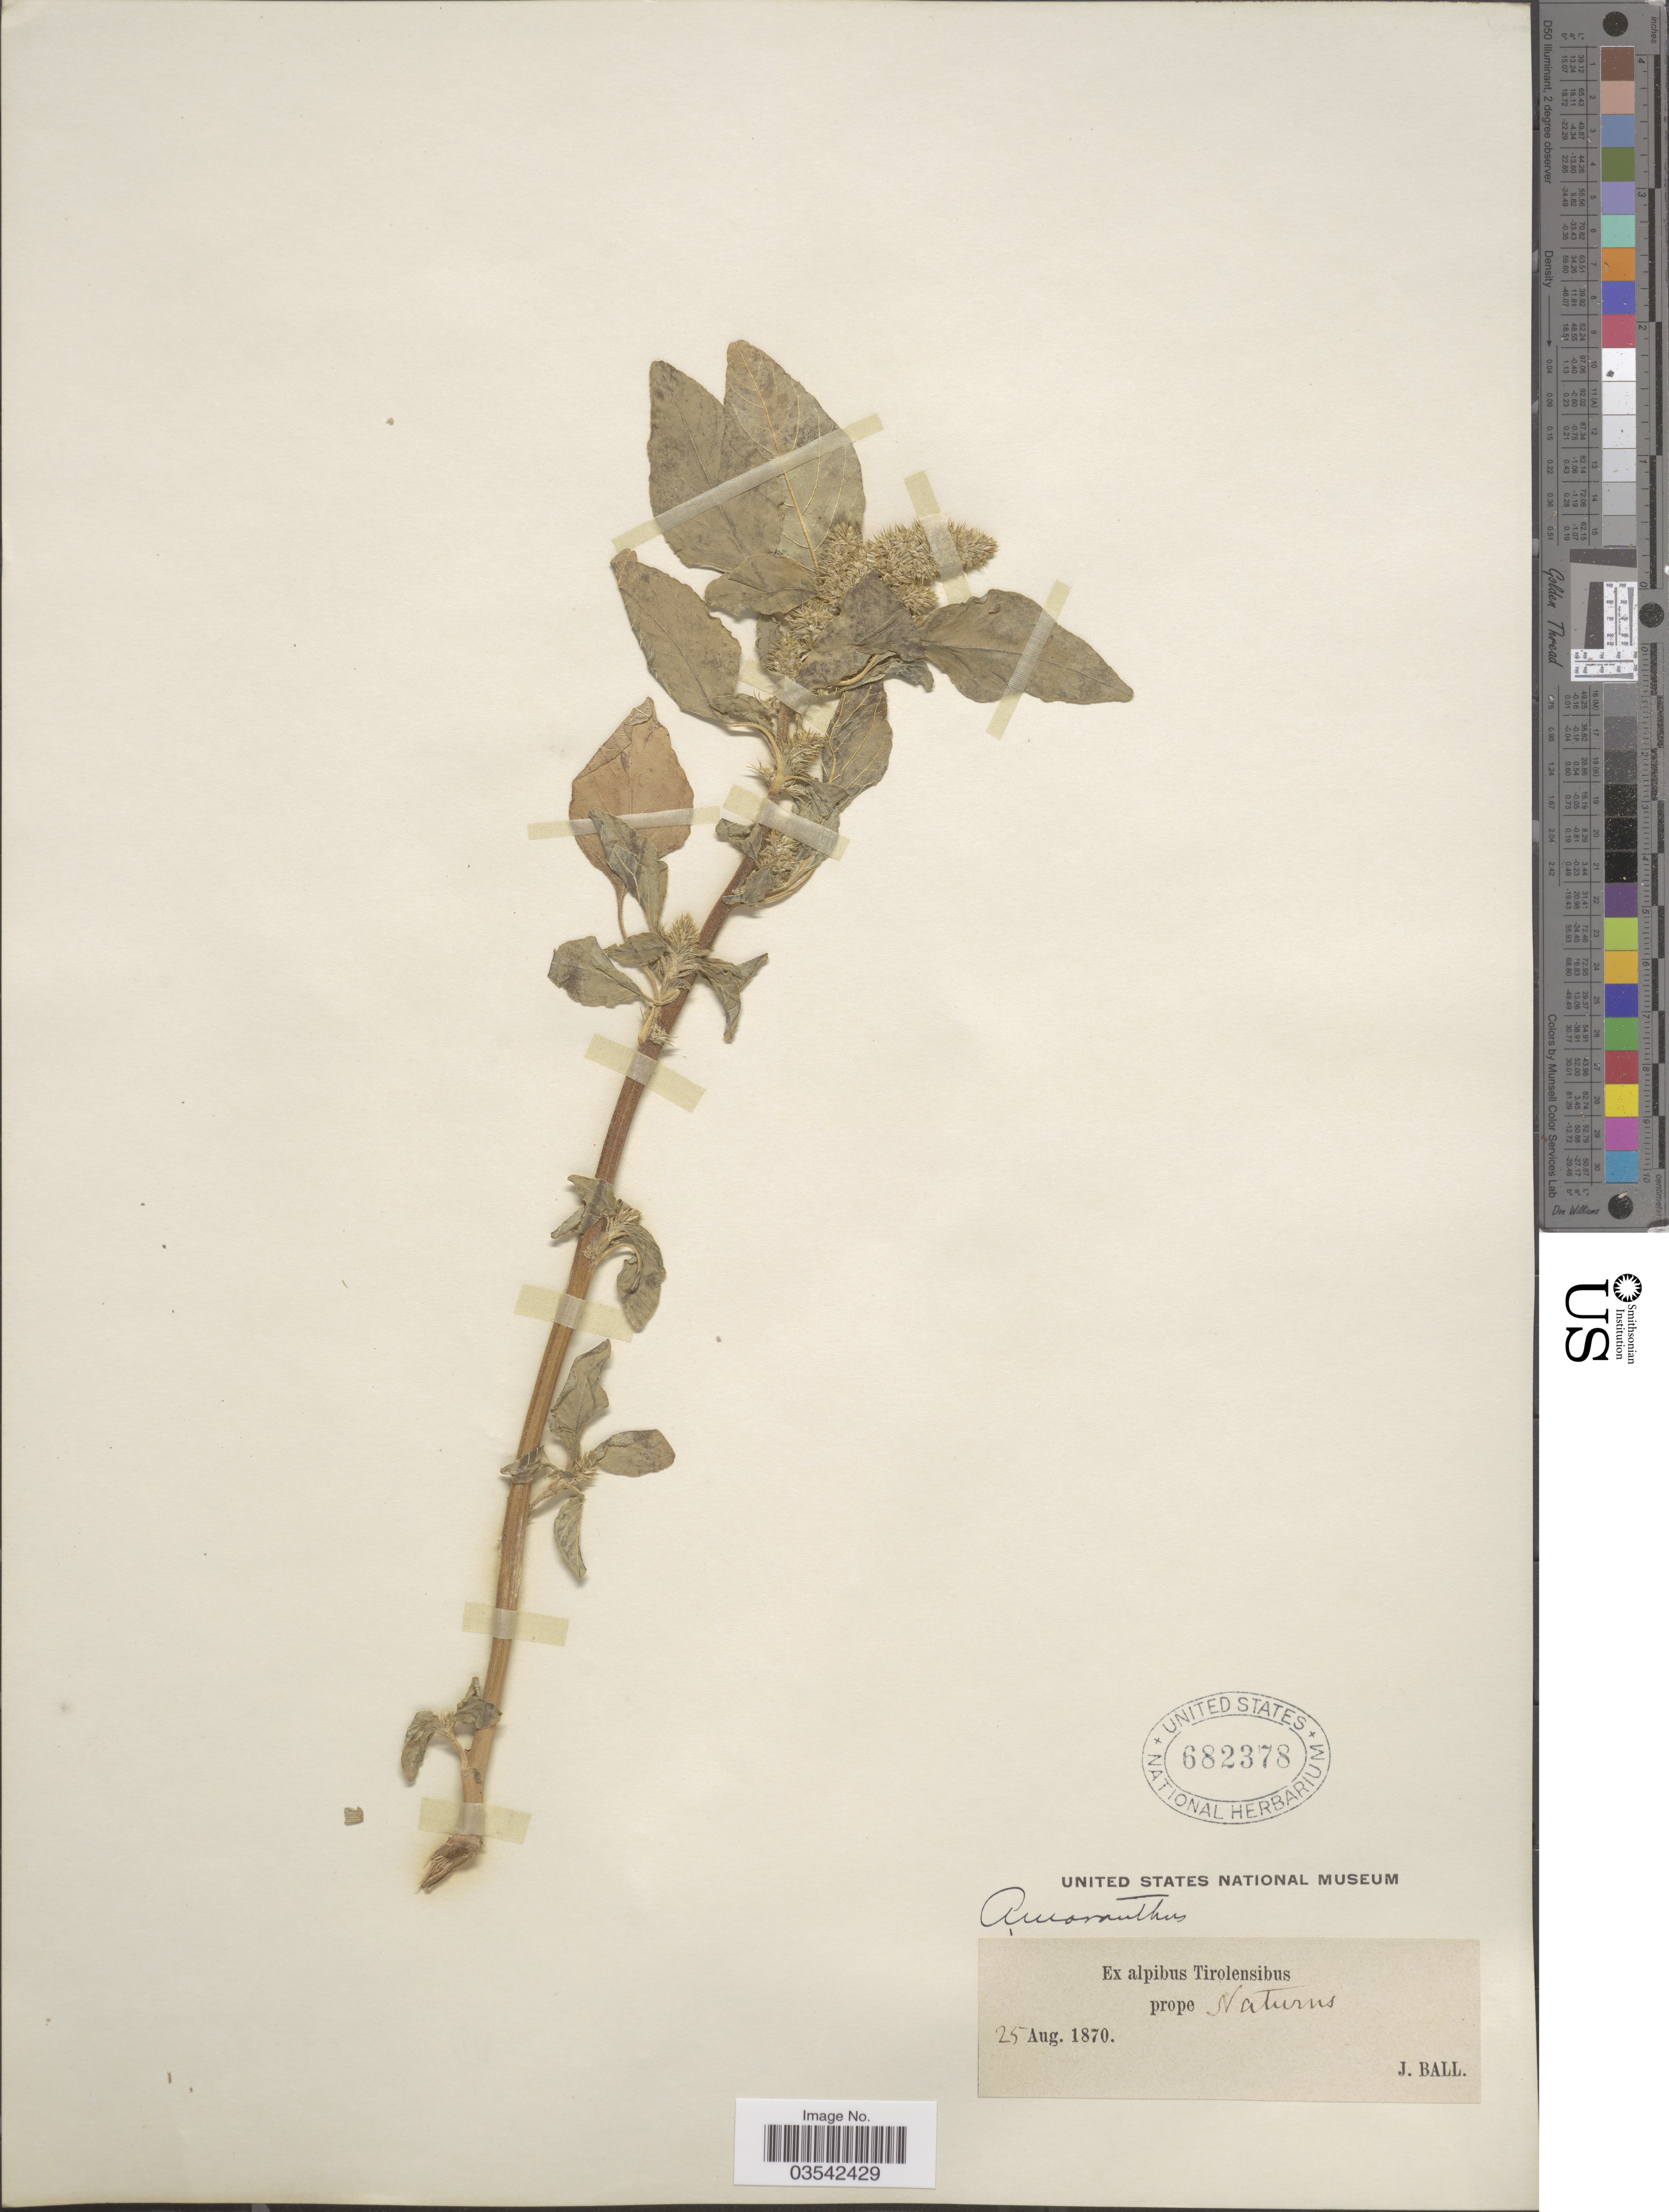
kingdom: Plantae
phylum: Tracheophyta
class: Magnoliopsida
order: Caryophyllales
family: Amaranthaceae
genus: Amaranthus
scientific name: Amaranthus sp.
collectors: J. Ball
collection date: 1870-08-25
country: Italy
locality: Ex alpibus Tirolensibus prope Naturns.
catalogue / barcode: US 682378